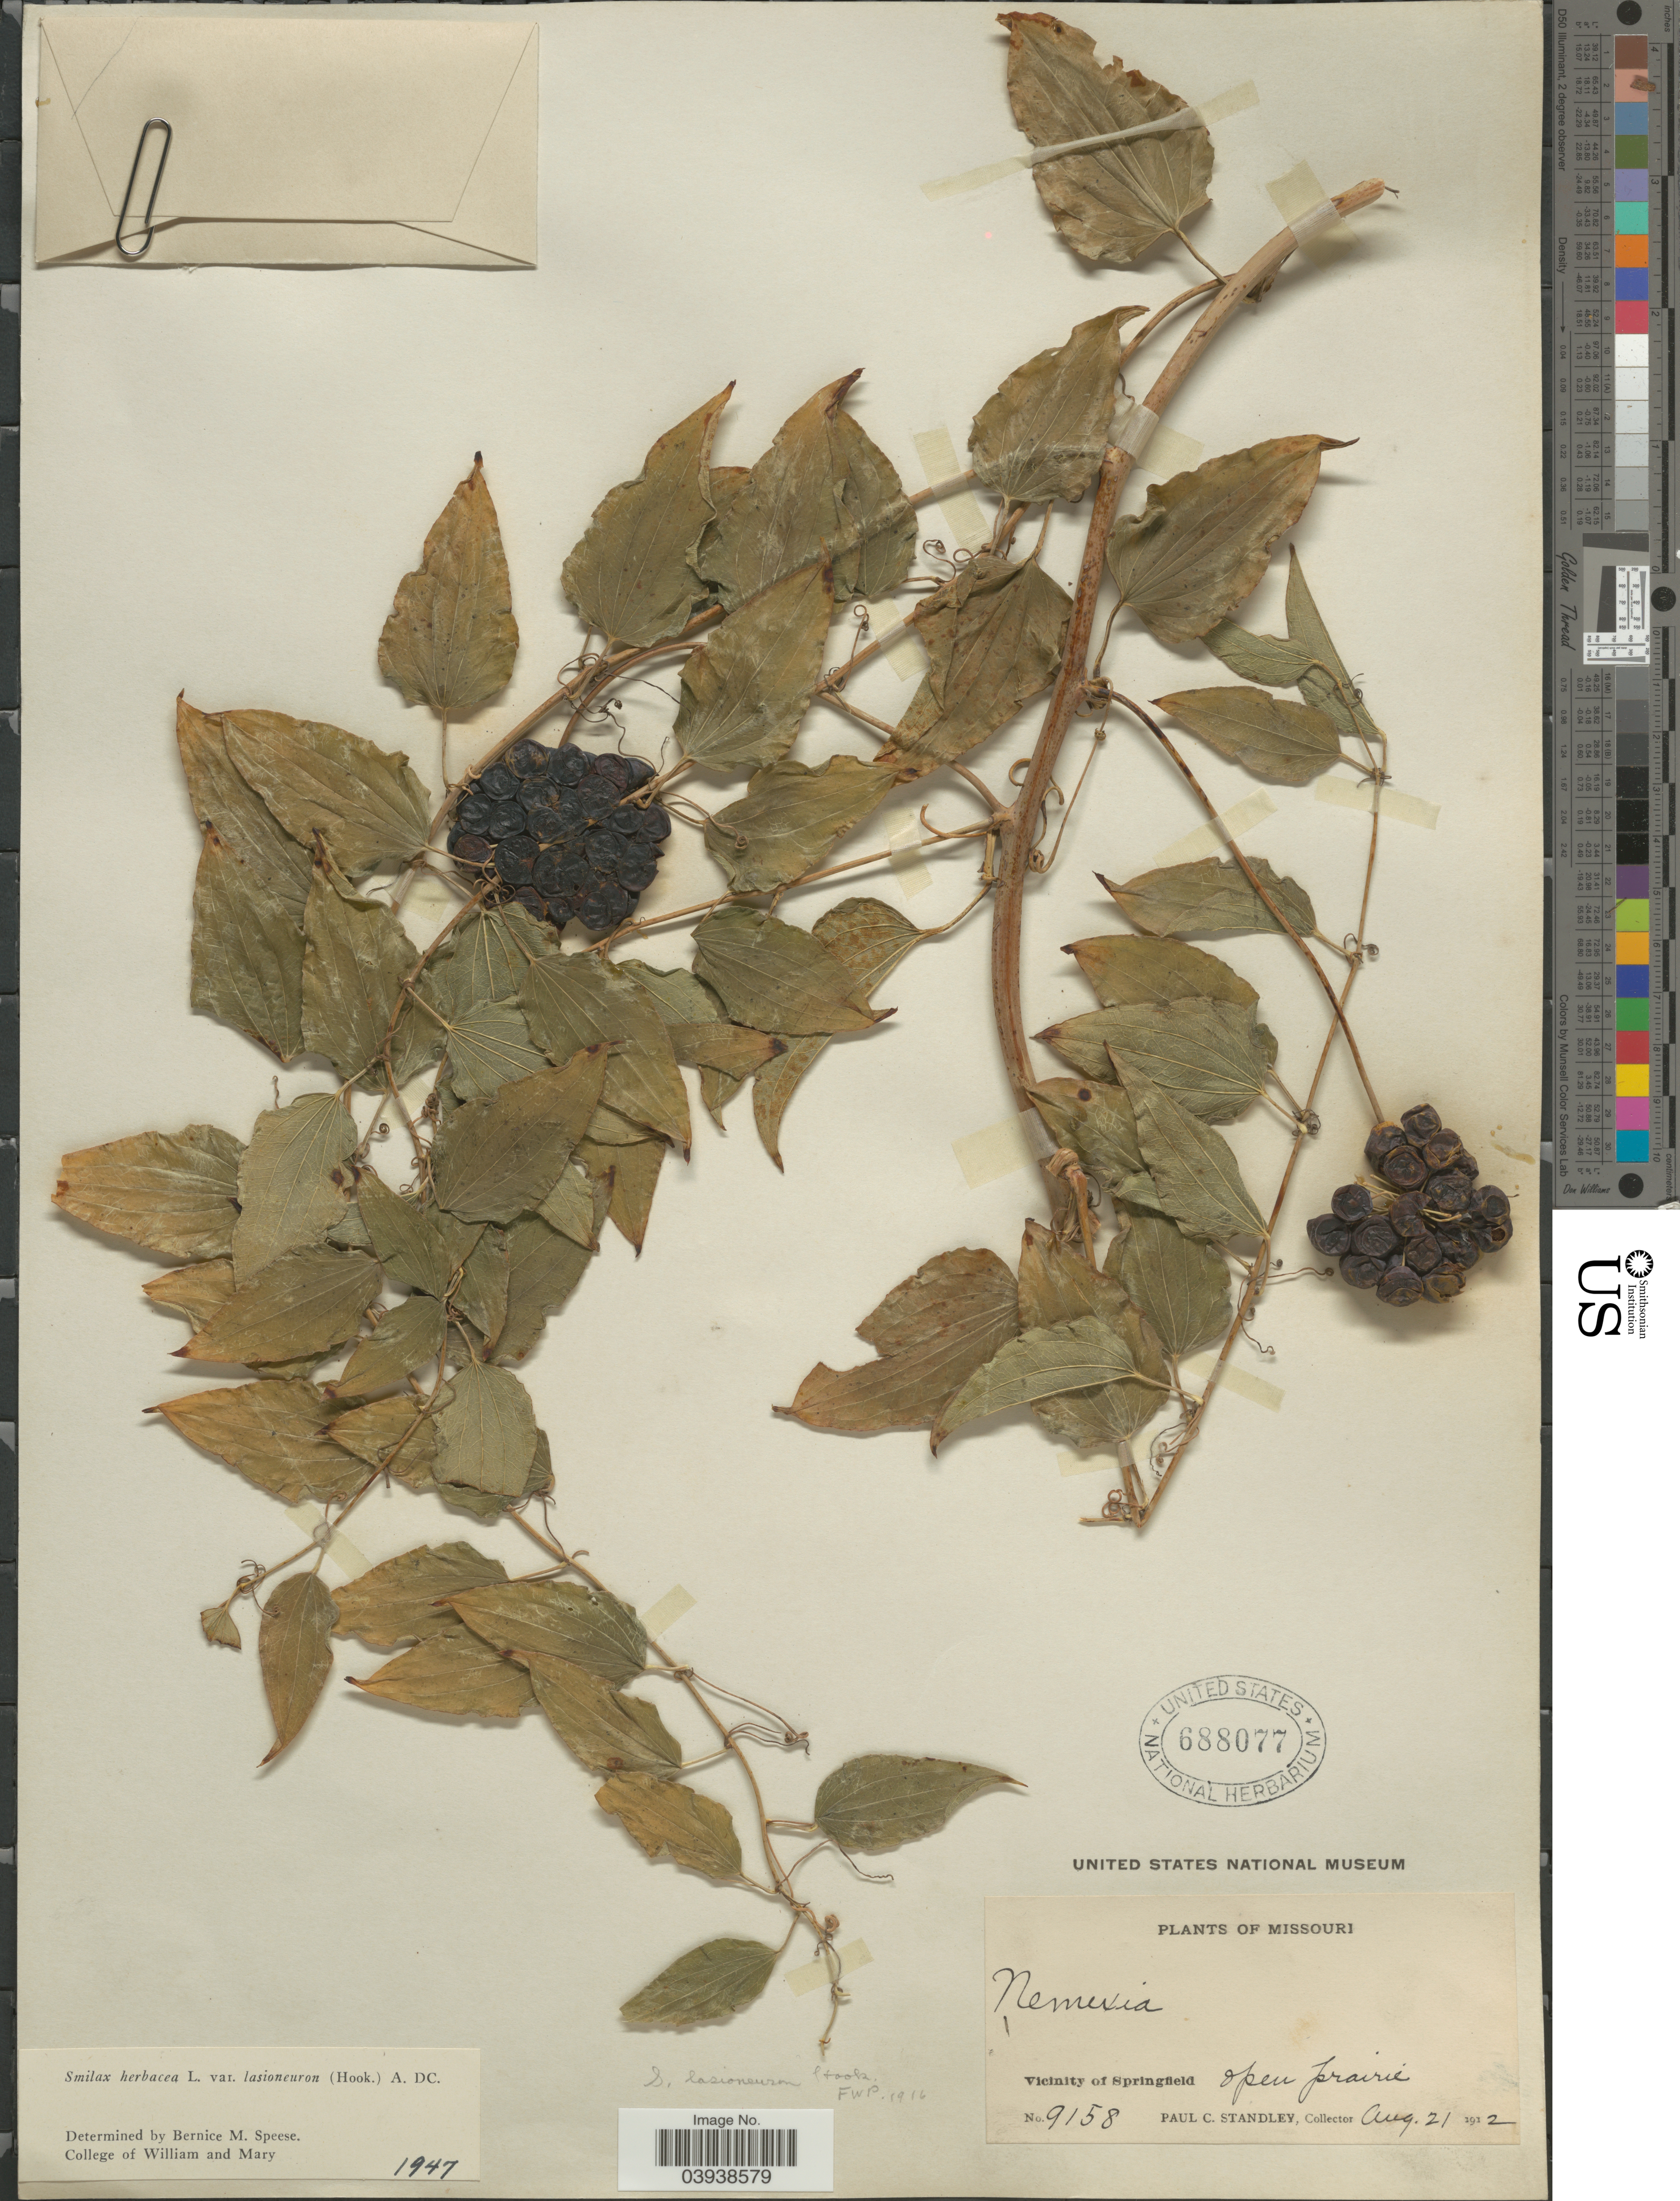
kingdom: Plantae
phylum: Tracheophyta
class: Liliopsida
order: Liliales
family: Smilacaceae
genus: Smilax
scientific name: Smilax herbacea var. lasioneuron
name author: (Hook.) A. DC.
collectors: P. C. Standley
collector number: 9158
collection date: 1912-08-21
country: United States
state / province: Missouri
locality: Vicinity of Springfield.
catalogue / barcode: US 688077